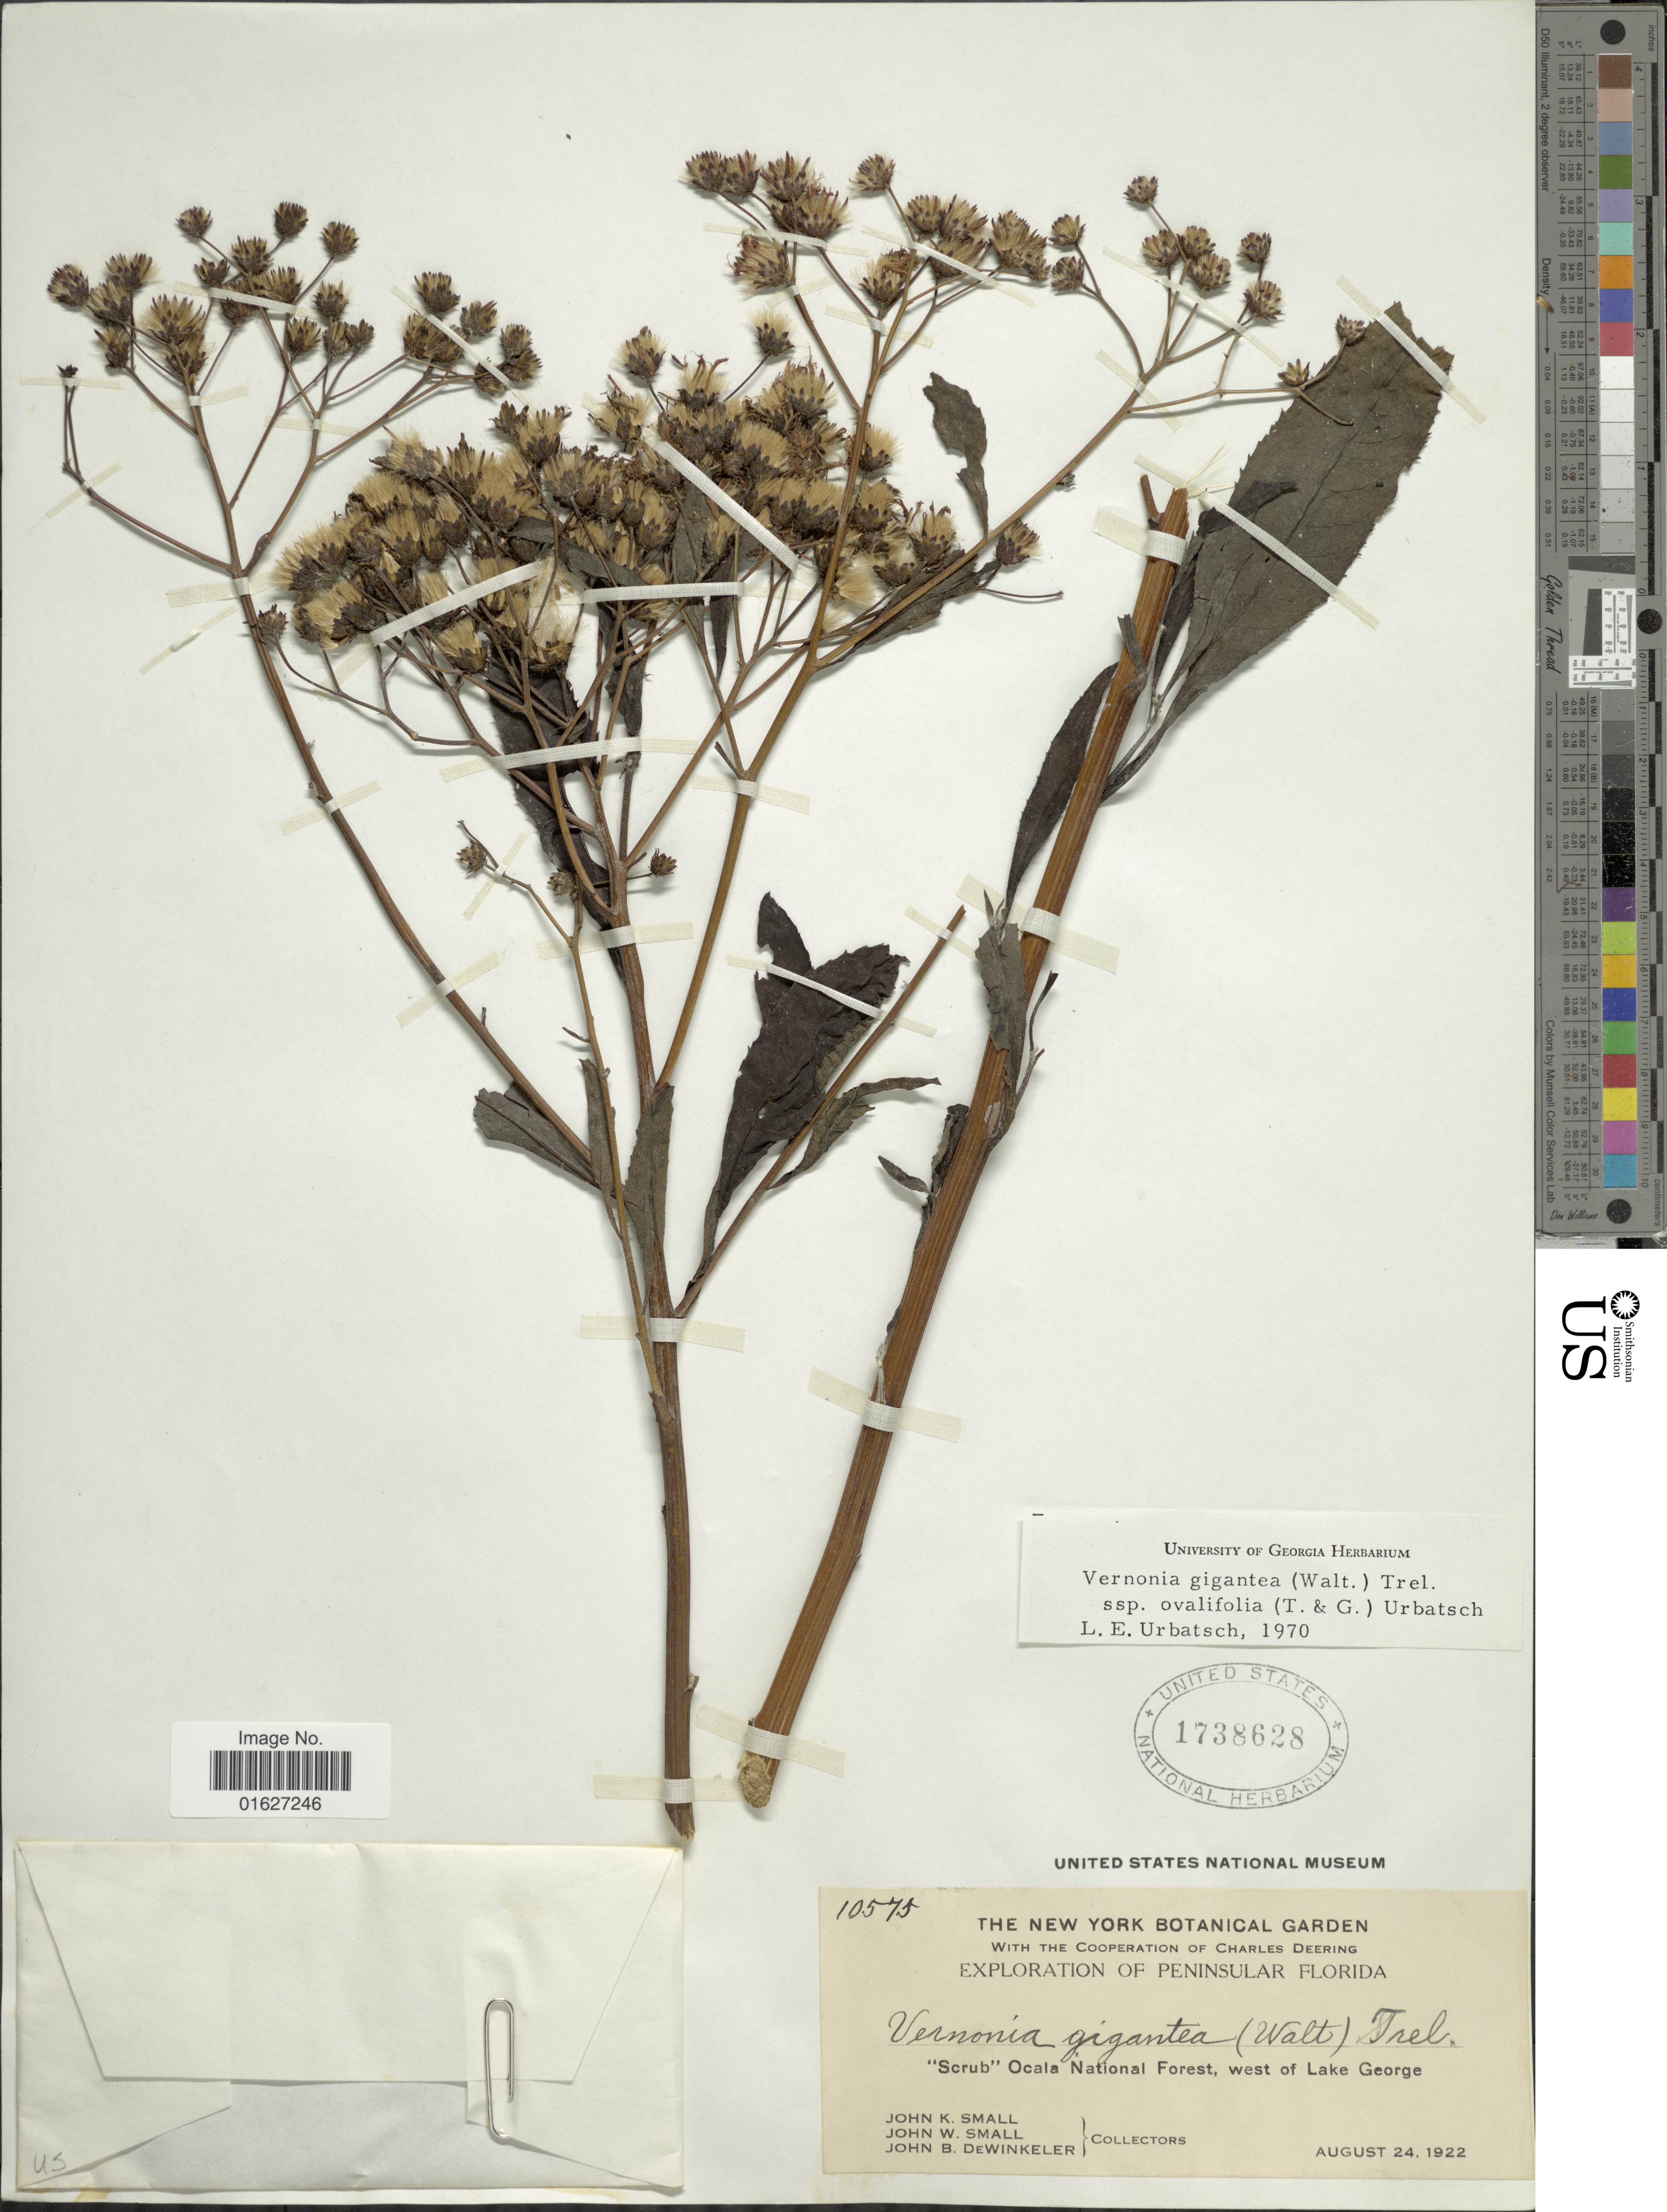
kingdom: Plantae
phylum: Tracheophyta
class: Magnoliopsida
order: Asterales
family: Asteraceae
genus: Vernonia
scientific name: Vernonia gigantea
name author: (Walter) Trel.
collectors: J. K. Small, J. Small & J. B. Dewinkeler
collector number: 10575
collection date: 1922-08-24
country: United States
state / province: Florida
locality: Pininsular Florida. "Scrub"ocala National Forest, west of Lake George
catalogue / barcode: US 1738628